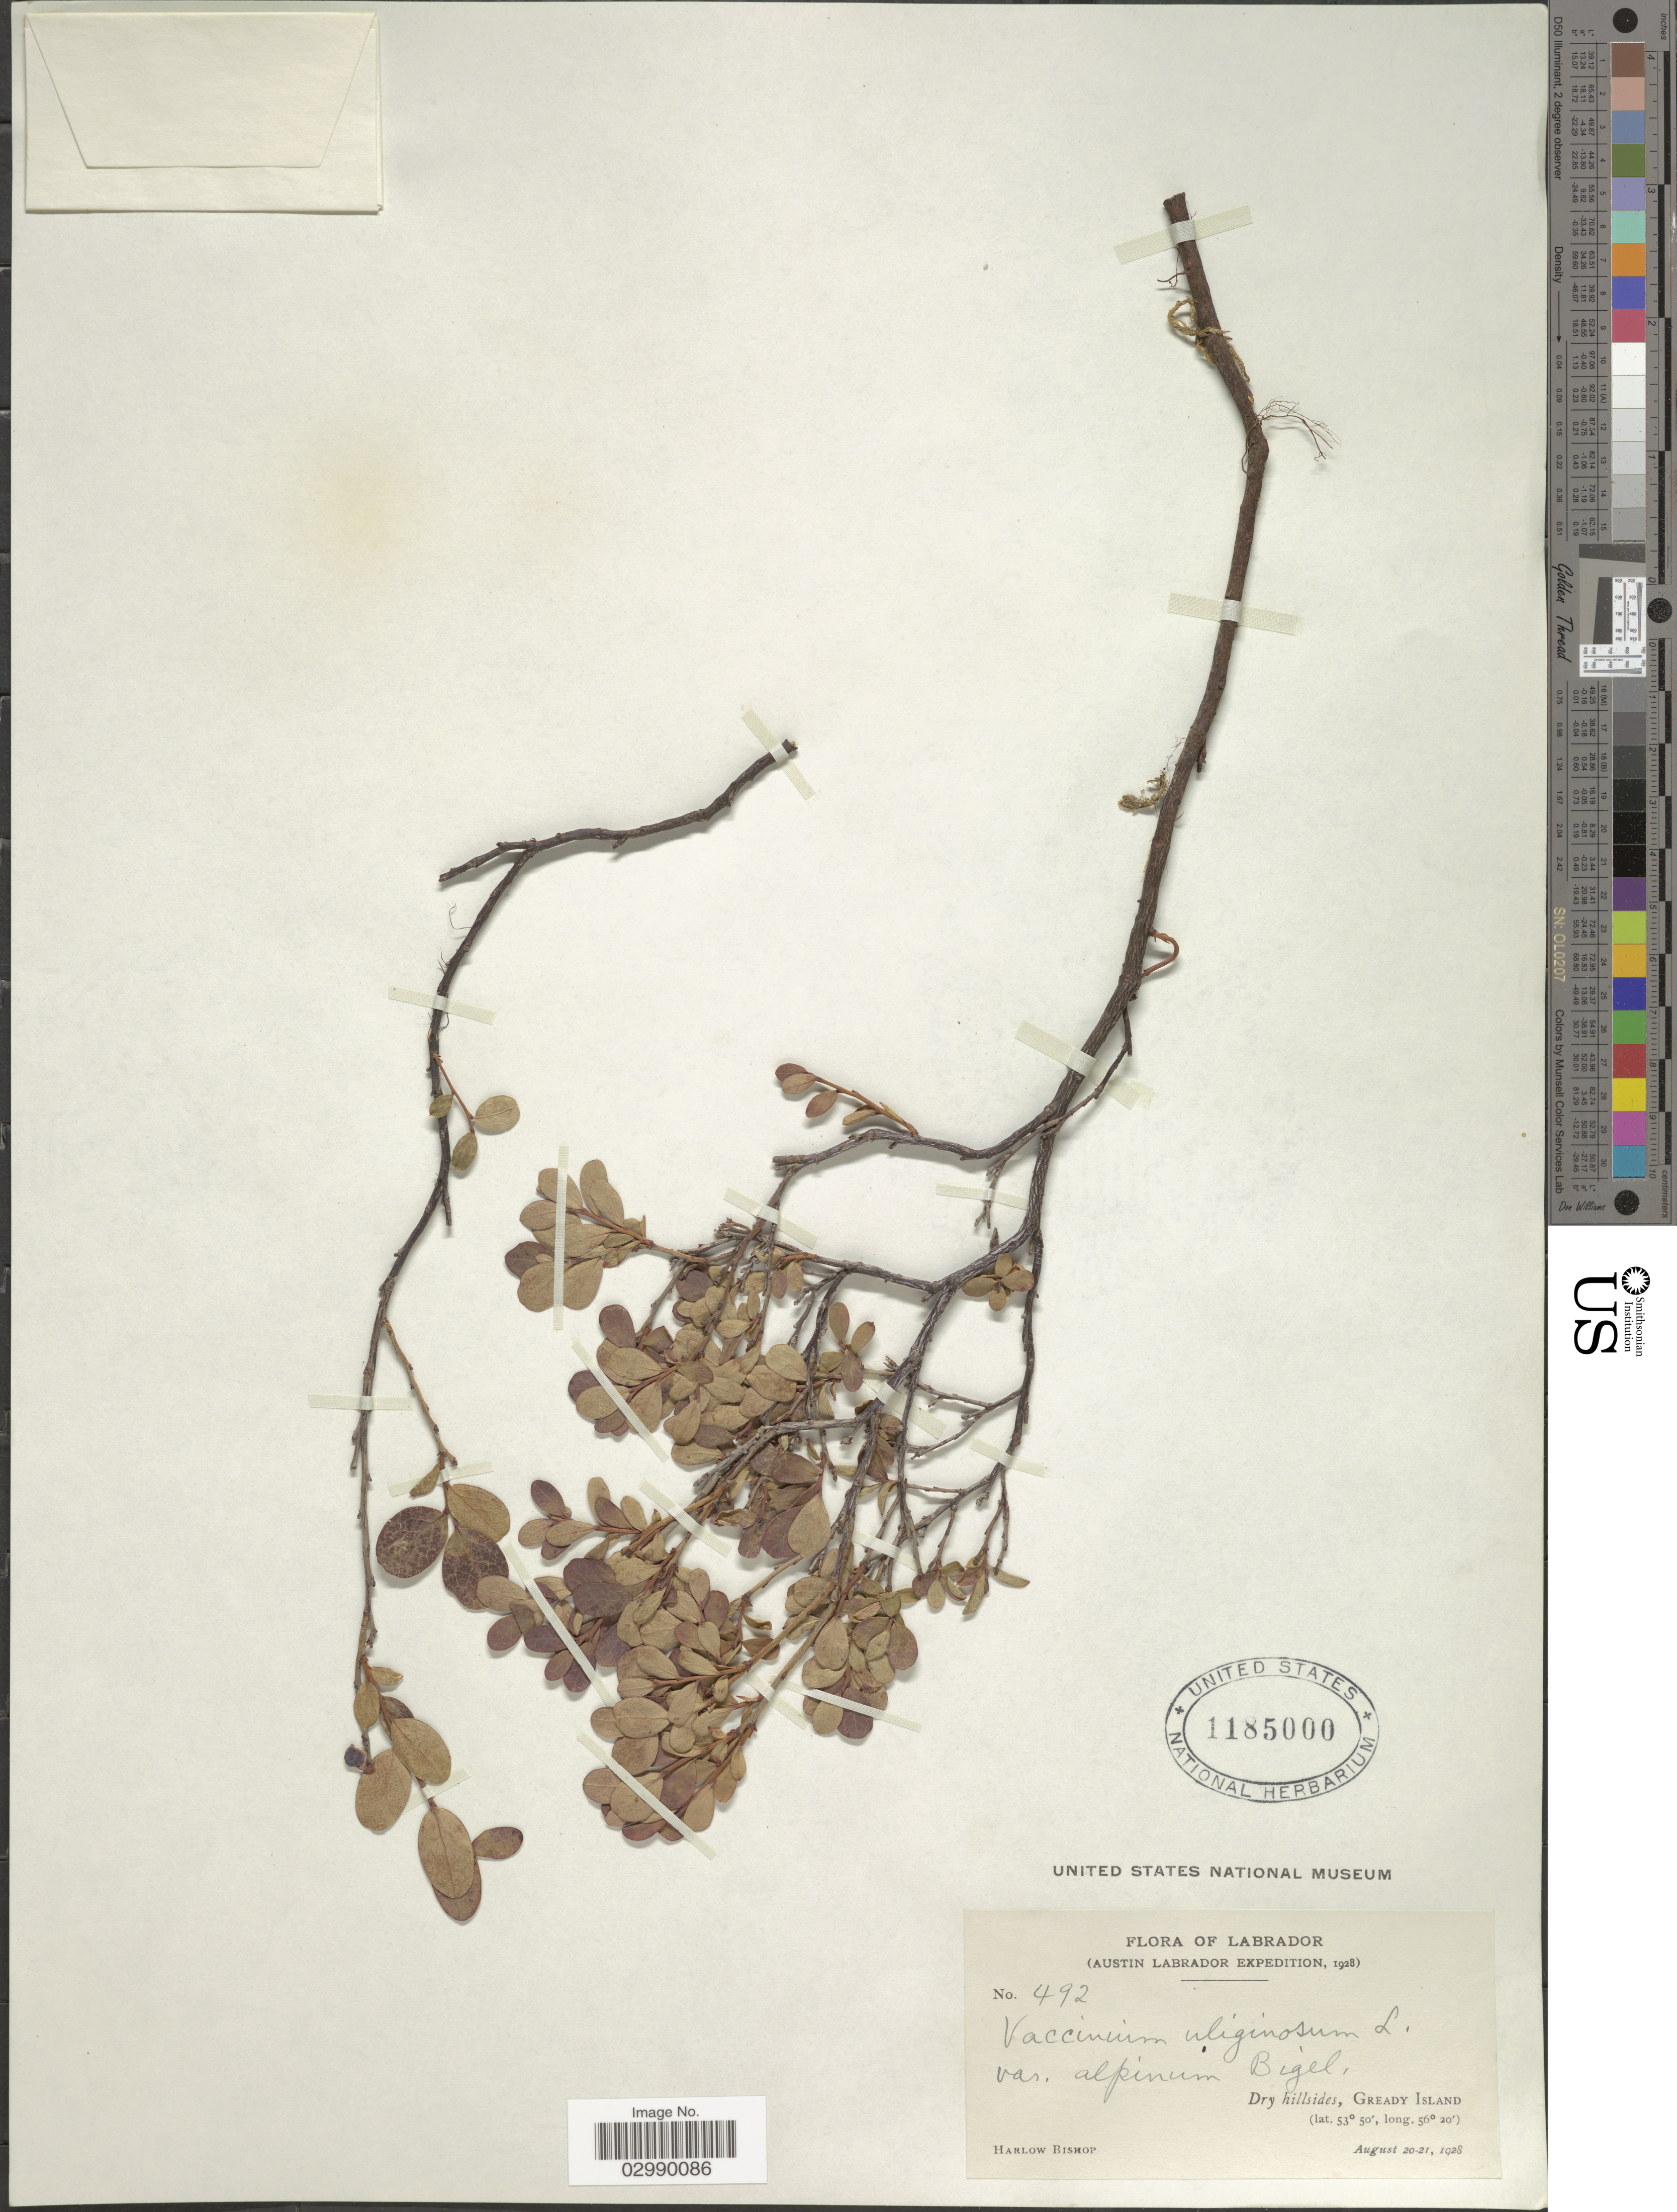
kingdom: Plantae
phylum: Tracheophyta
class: Magnoliopsida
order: Ericales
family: Ericaceae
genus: Vaccinium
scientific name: Vaccinium uliginosum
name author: L.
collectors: H. Bishop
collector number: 492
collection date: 1928-08-20/1928-08-21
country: Canada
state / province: Newfoundland and Labrador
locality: Labrador, Dry hillsides, Gready Island.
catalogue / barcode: US 1185000